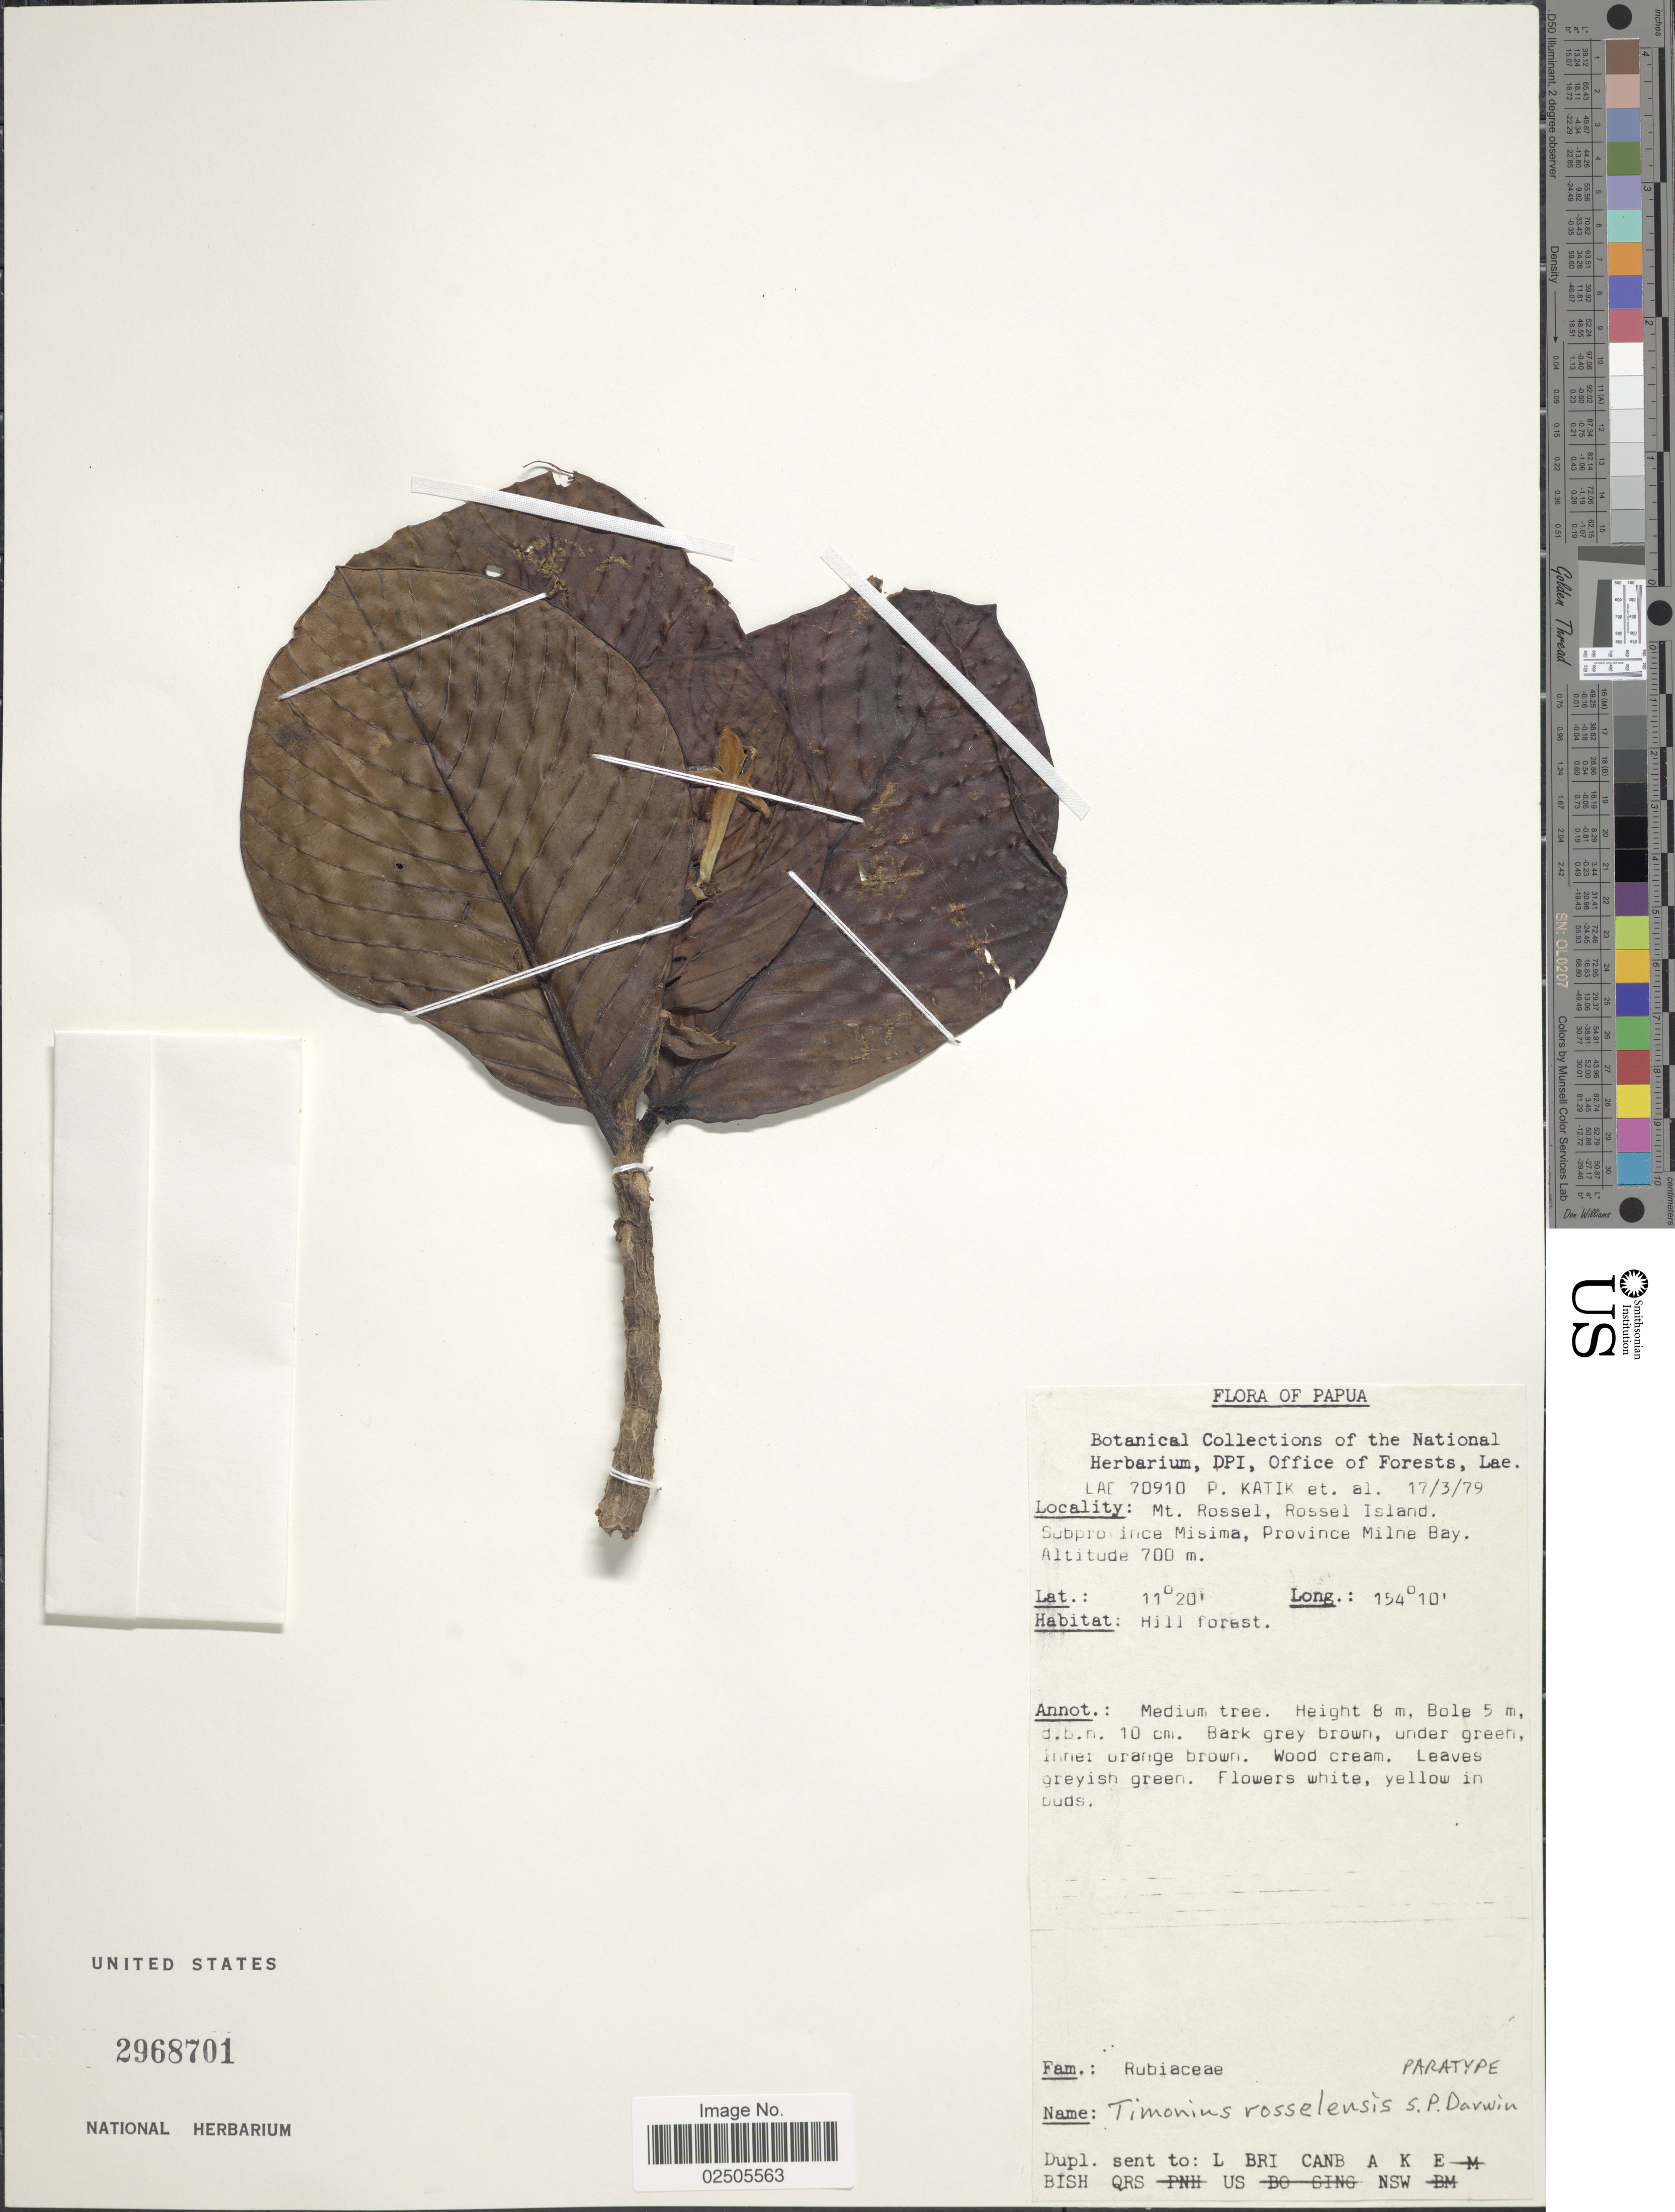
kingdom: Plantae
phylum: Tracheophyta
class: Magnoliopsida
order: Gentianales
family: Rubiaceae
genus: Timonius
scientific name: Timonius rosselensis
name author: S.P. Darwin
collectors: P. Katik & et al.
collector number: LAE70910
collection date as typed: Transcribed d/m/y: 17/3/79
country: Papua New Guinea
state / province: Milne Bay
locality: Papua, Mt. Rossel, Rossel Island. Subprovince Misima, Province Milne Bay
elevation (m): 700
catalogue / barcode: US 2968701